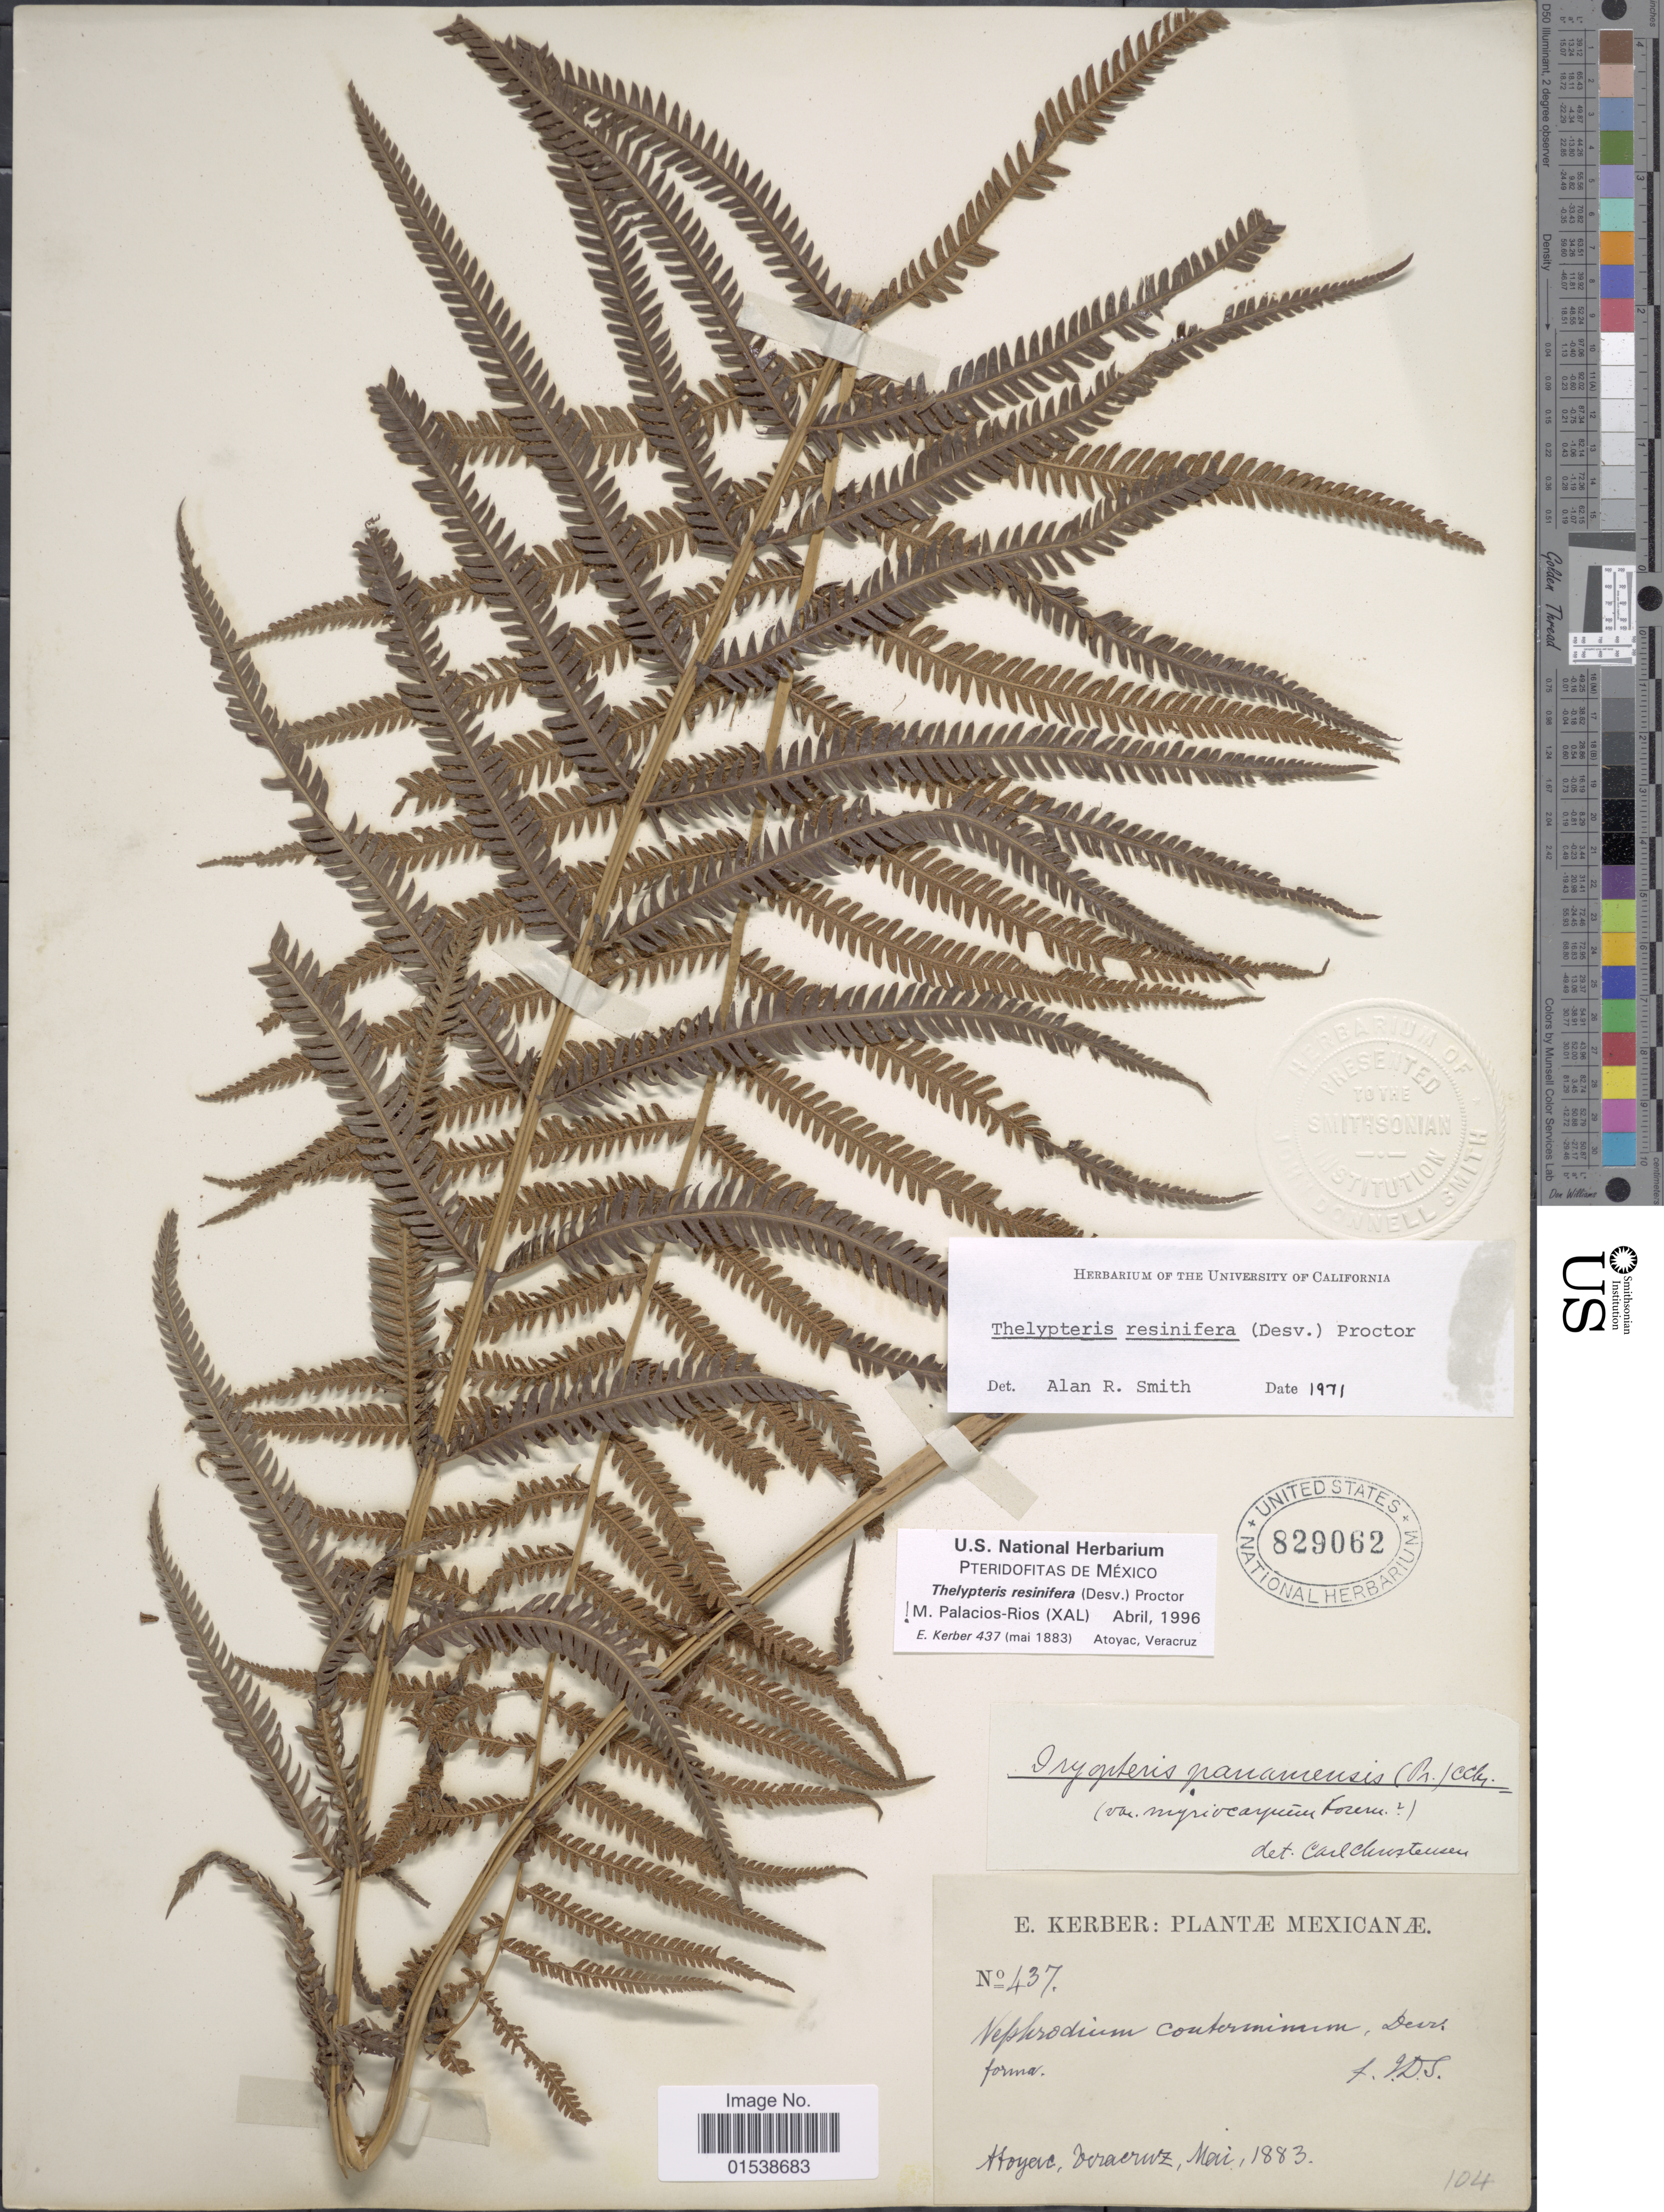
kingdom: Plantae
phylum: Tracheophyta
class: Polypodiopsida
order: Polypodiales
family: Thelypteridaceae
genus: Amauropelta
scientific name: Amauropelta resinifera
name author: (Desv.) Pic. Serm.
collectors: E. Kerber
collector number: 437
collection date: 1883-05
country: Mexico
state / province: Veracruz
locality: Mexiacanae, Atoyac, Veracruz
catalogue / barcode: US 829062